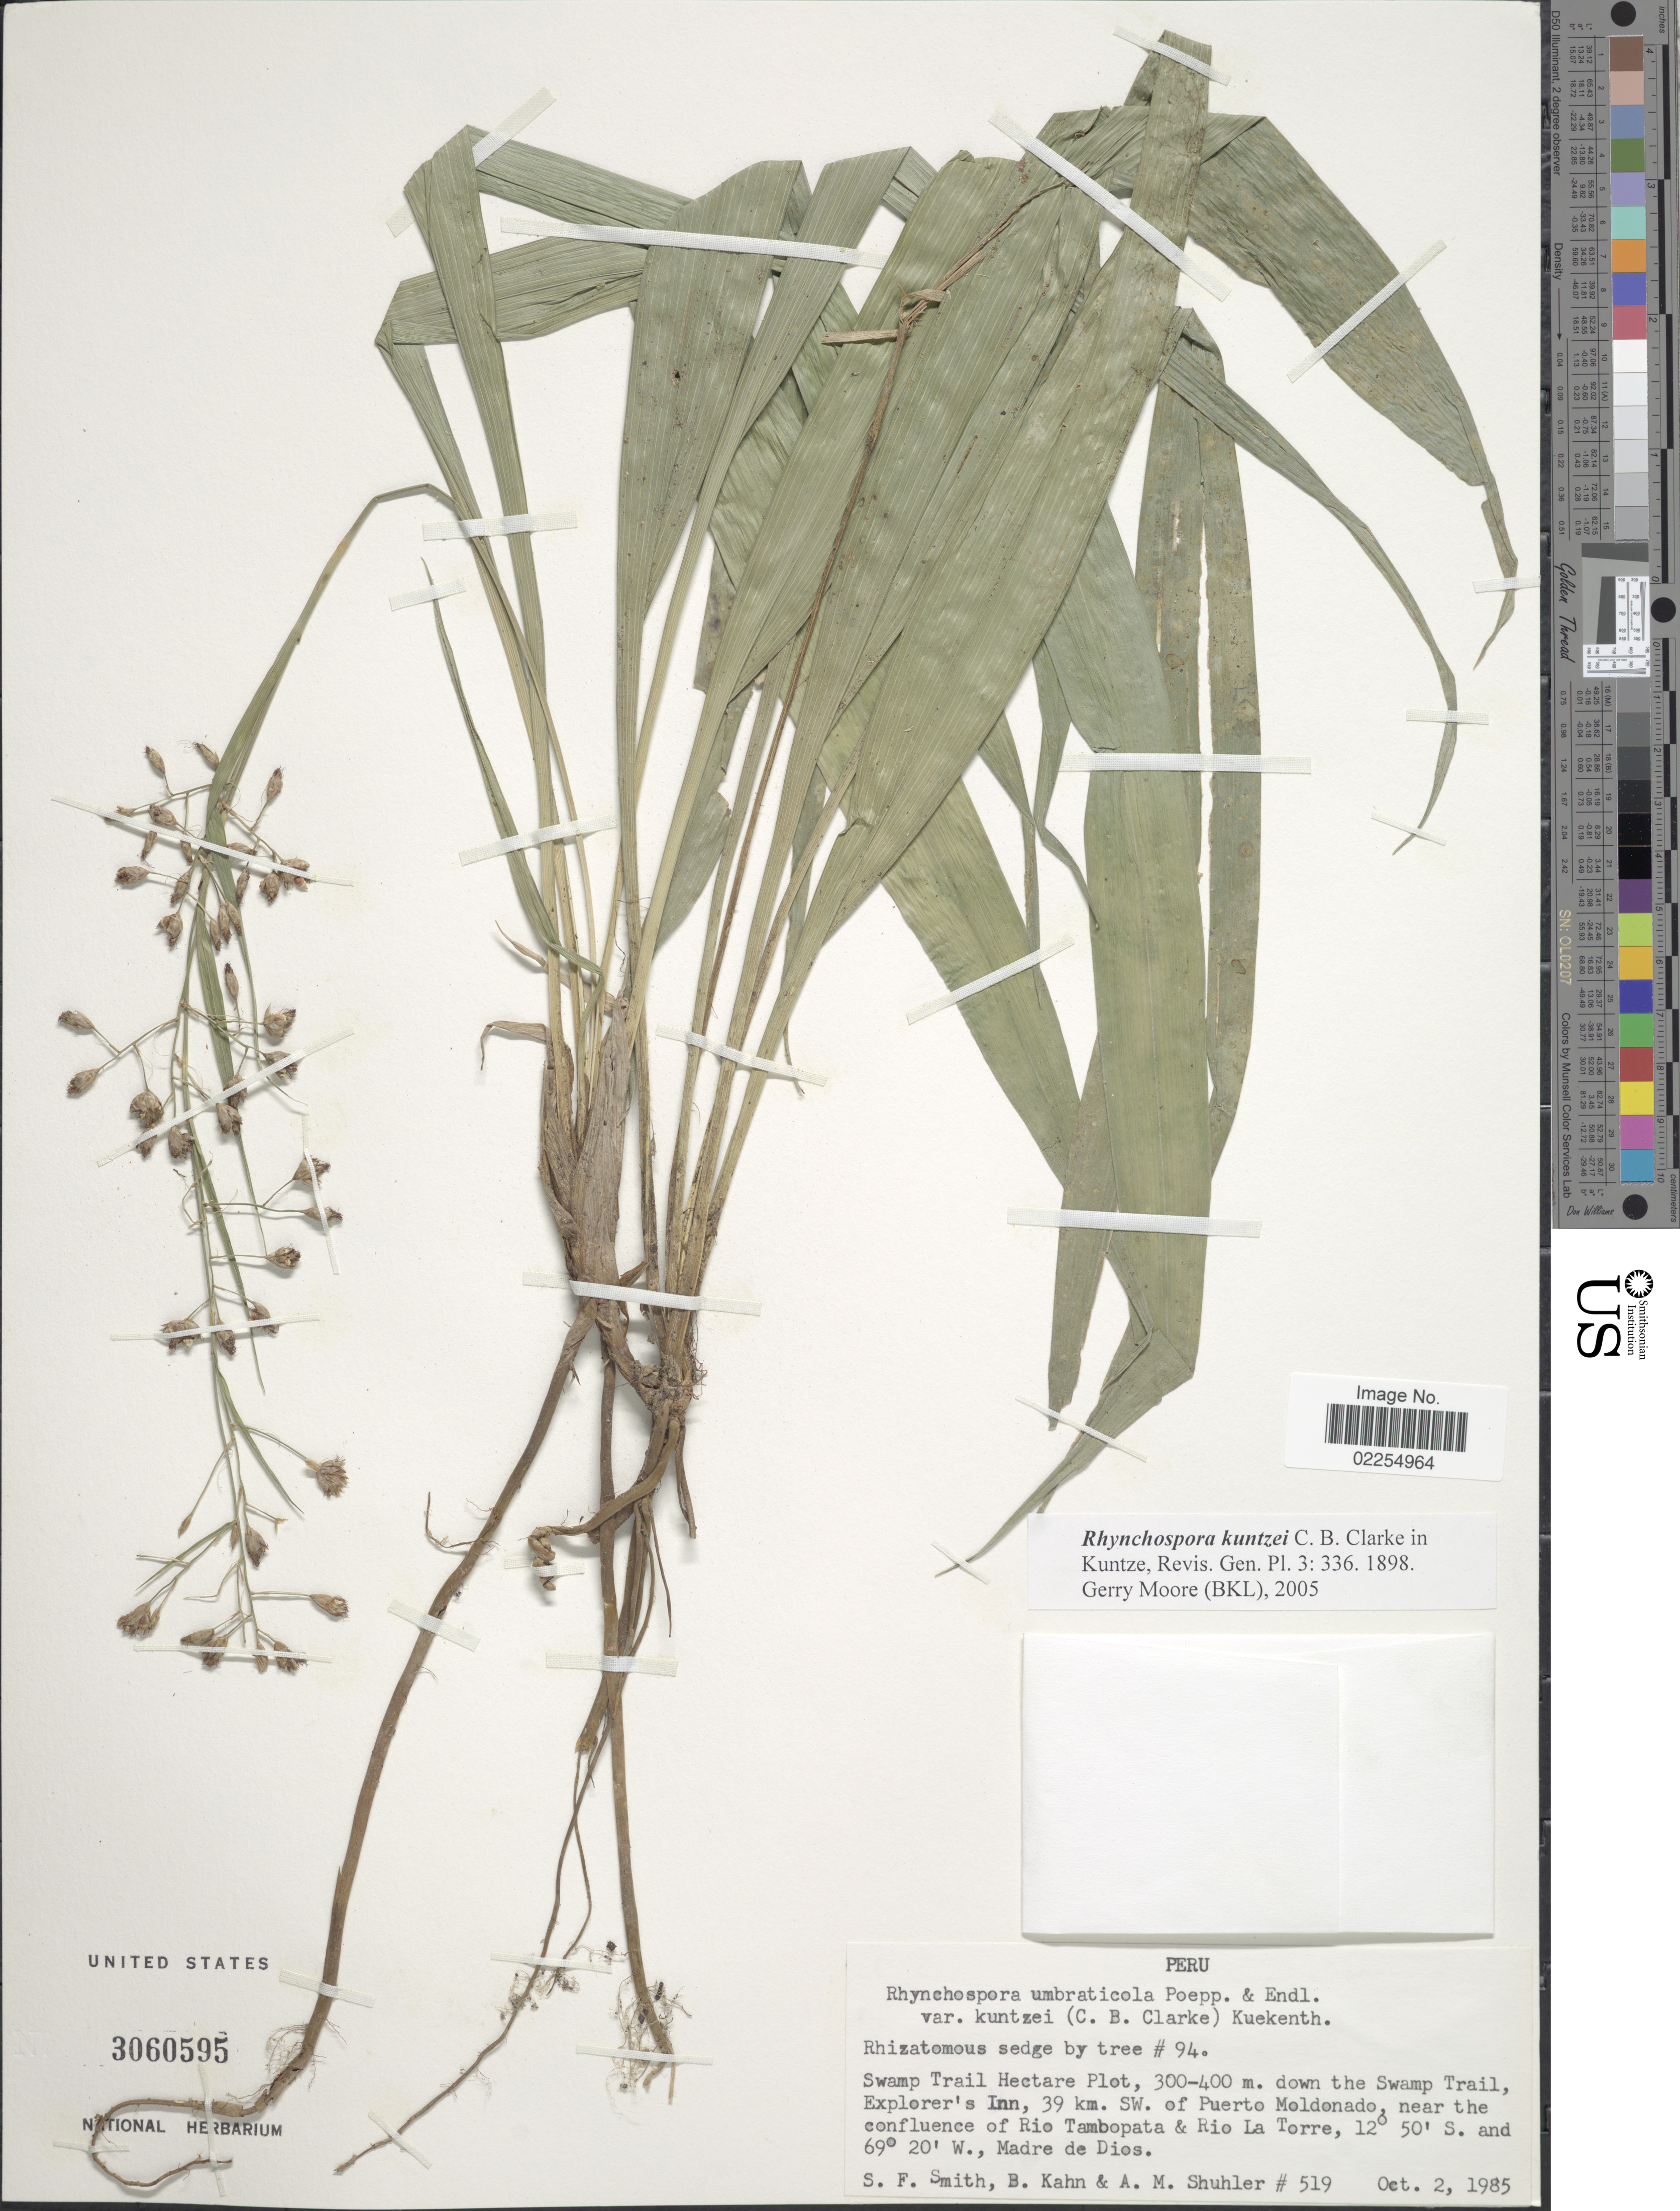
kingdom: Plantae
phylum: Tracheophyta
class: Liliopsida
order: Poales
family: Cyperaceae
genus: Rhynchospora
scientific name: Rhynchospora kuntzei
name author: C.B. Clarke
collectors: S.F. Smith, B. Kahn & A. Shuhler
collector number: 519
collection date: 1985-10-02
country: Peru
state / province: Madre de Dios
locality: Swamp Trail Hectare Plot, 300-400m. down the Swamp Trail, Explorer's Inn, 39 km. SW. of Puerto Moldonado, near the confluence of Rio Tambopata & Rio La Torre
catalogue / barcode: US 3060595